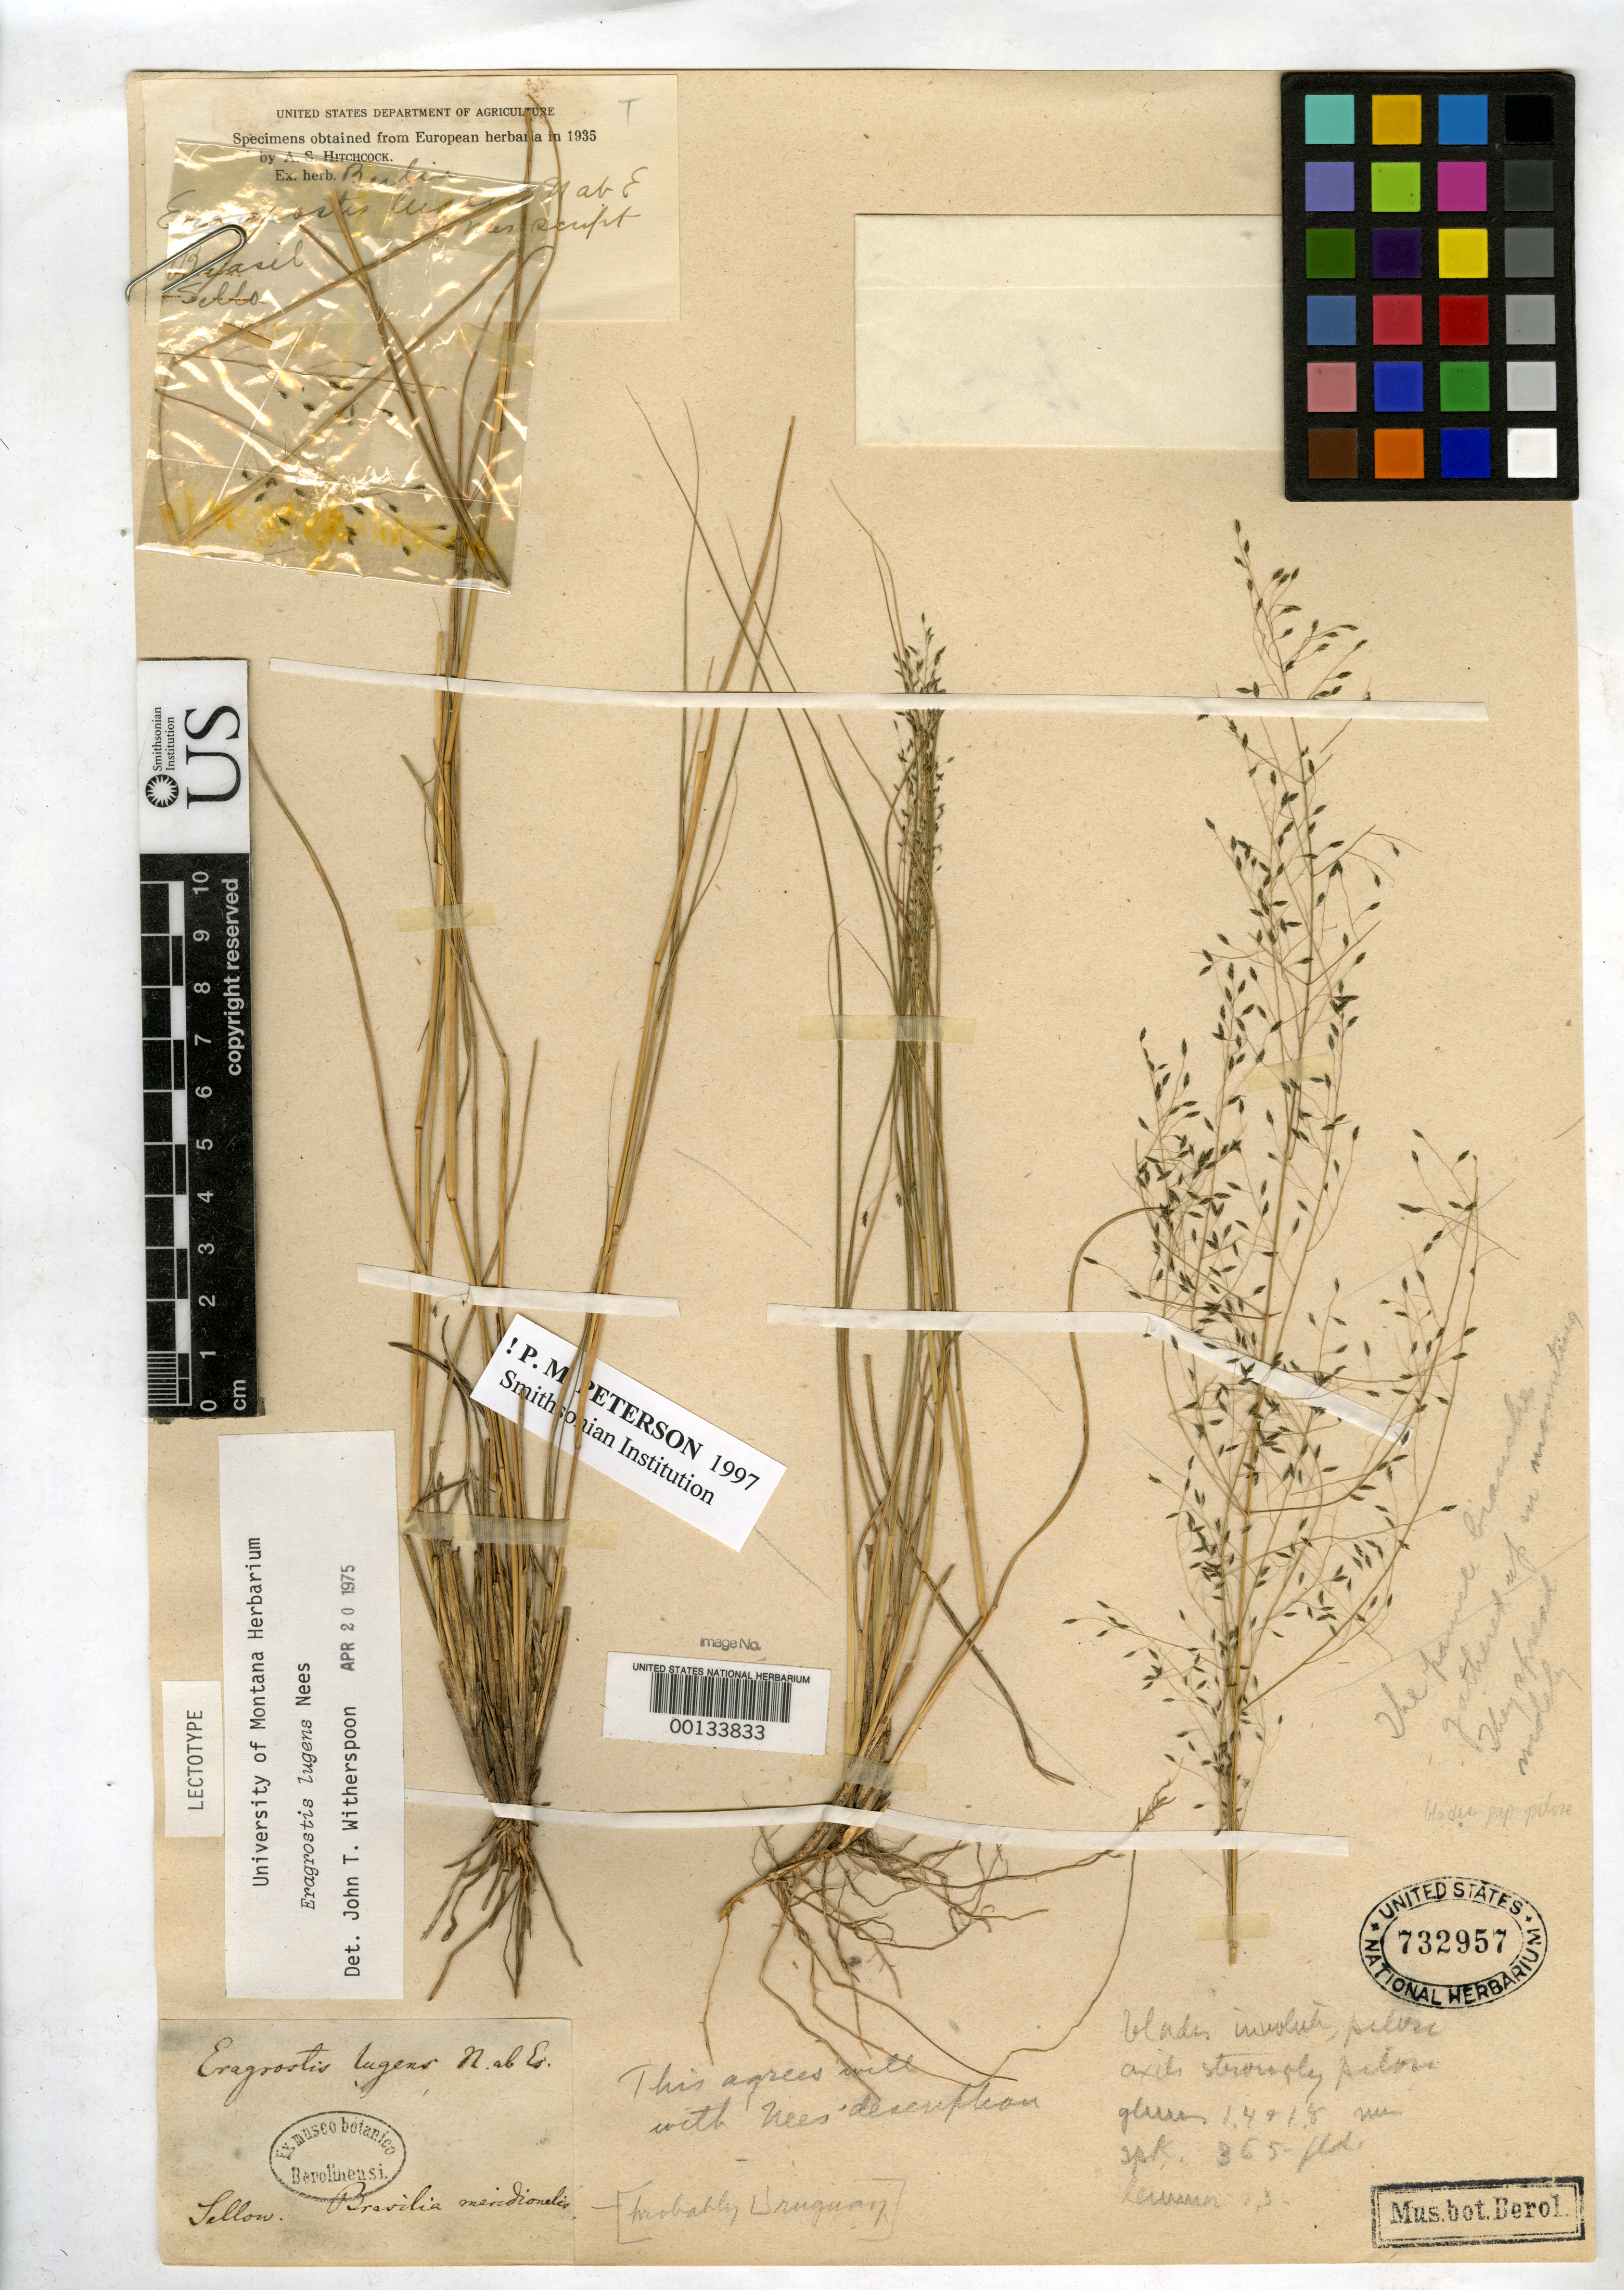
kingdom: Plantae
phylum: Tracheophyta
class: Liliopsida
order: Poales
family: Poaceae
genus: Eragrostis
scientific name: Eragrostis lugens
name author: Nees in Mart.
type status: Lectotype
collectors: F. Sellow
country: Uruguay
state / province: Montevideo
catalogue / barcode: US 732957